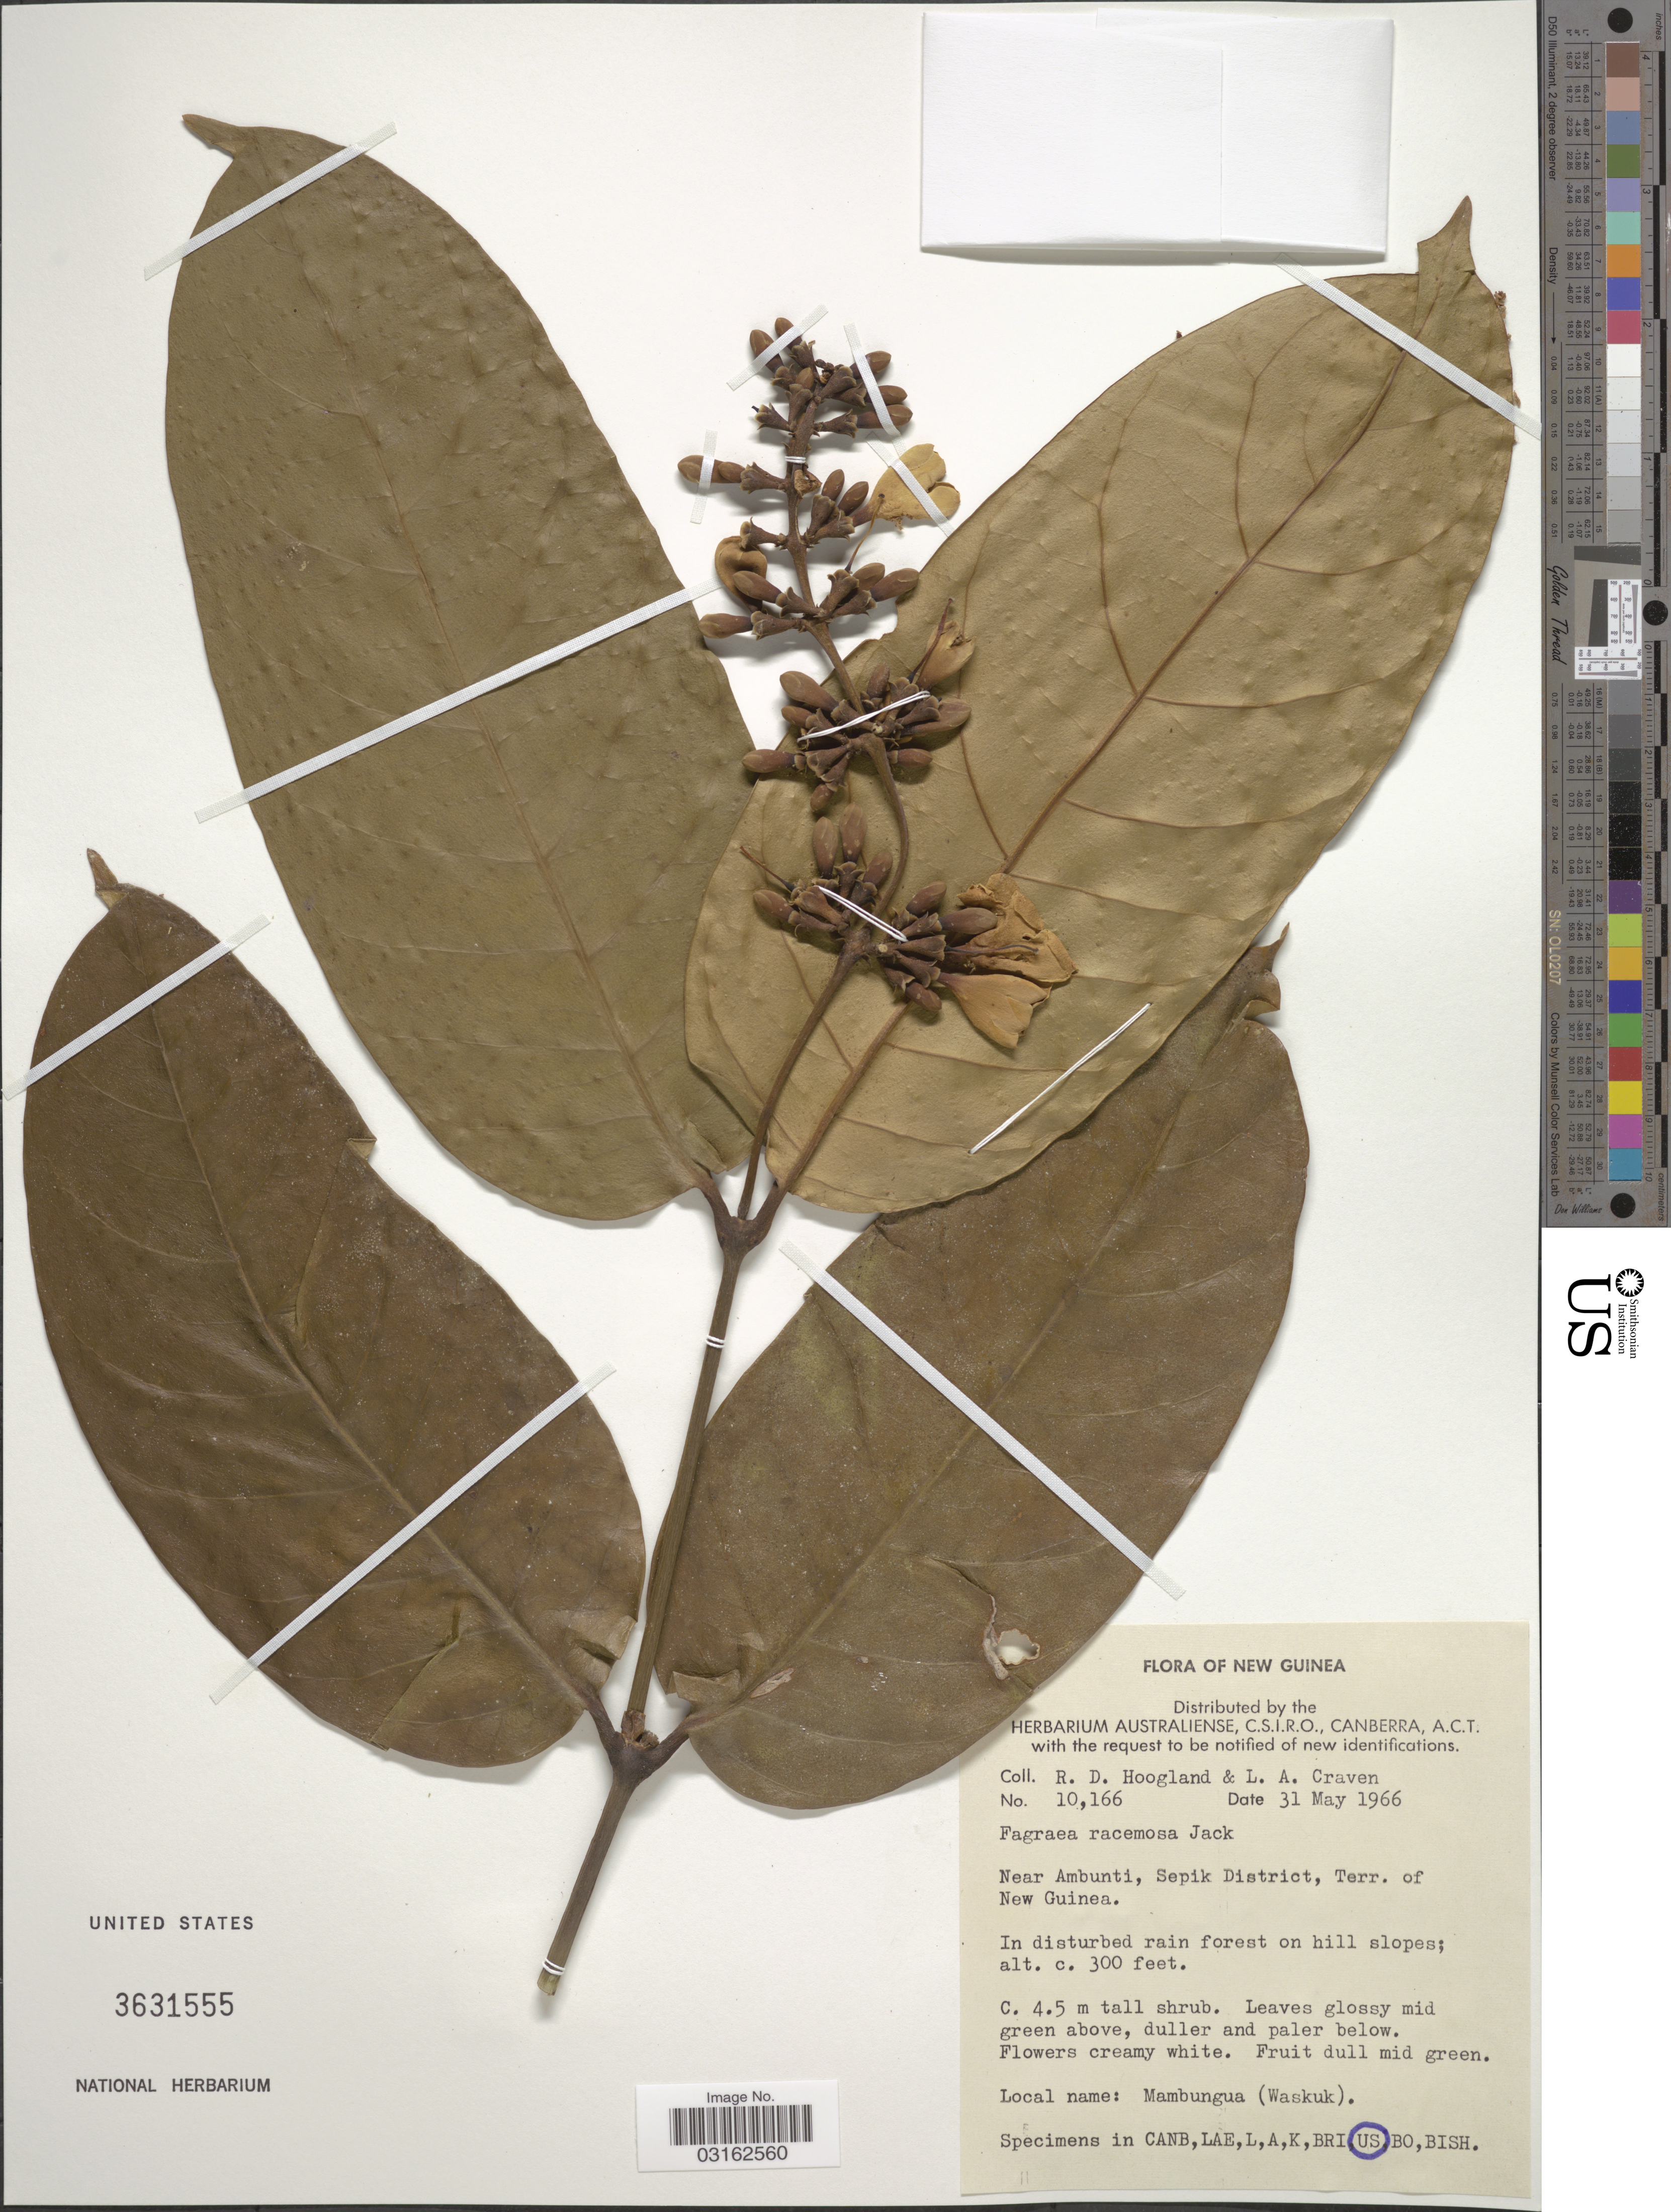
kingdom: Plantae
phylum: Tracheophyta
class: Magnoliopsida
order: Gentianales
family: Gentianaceae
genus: Fagraea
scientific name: Fagraea racemosa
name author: Jack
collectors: R. D. Hoogland & L. A. Craven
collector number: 10166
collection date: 1966-05-31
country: Papua New Guinea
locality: New Guinea. Near Ambunti, Sepik District, Terr. of New Guinea.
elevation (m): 91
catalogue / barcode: US 3631555